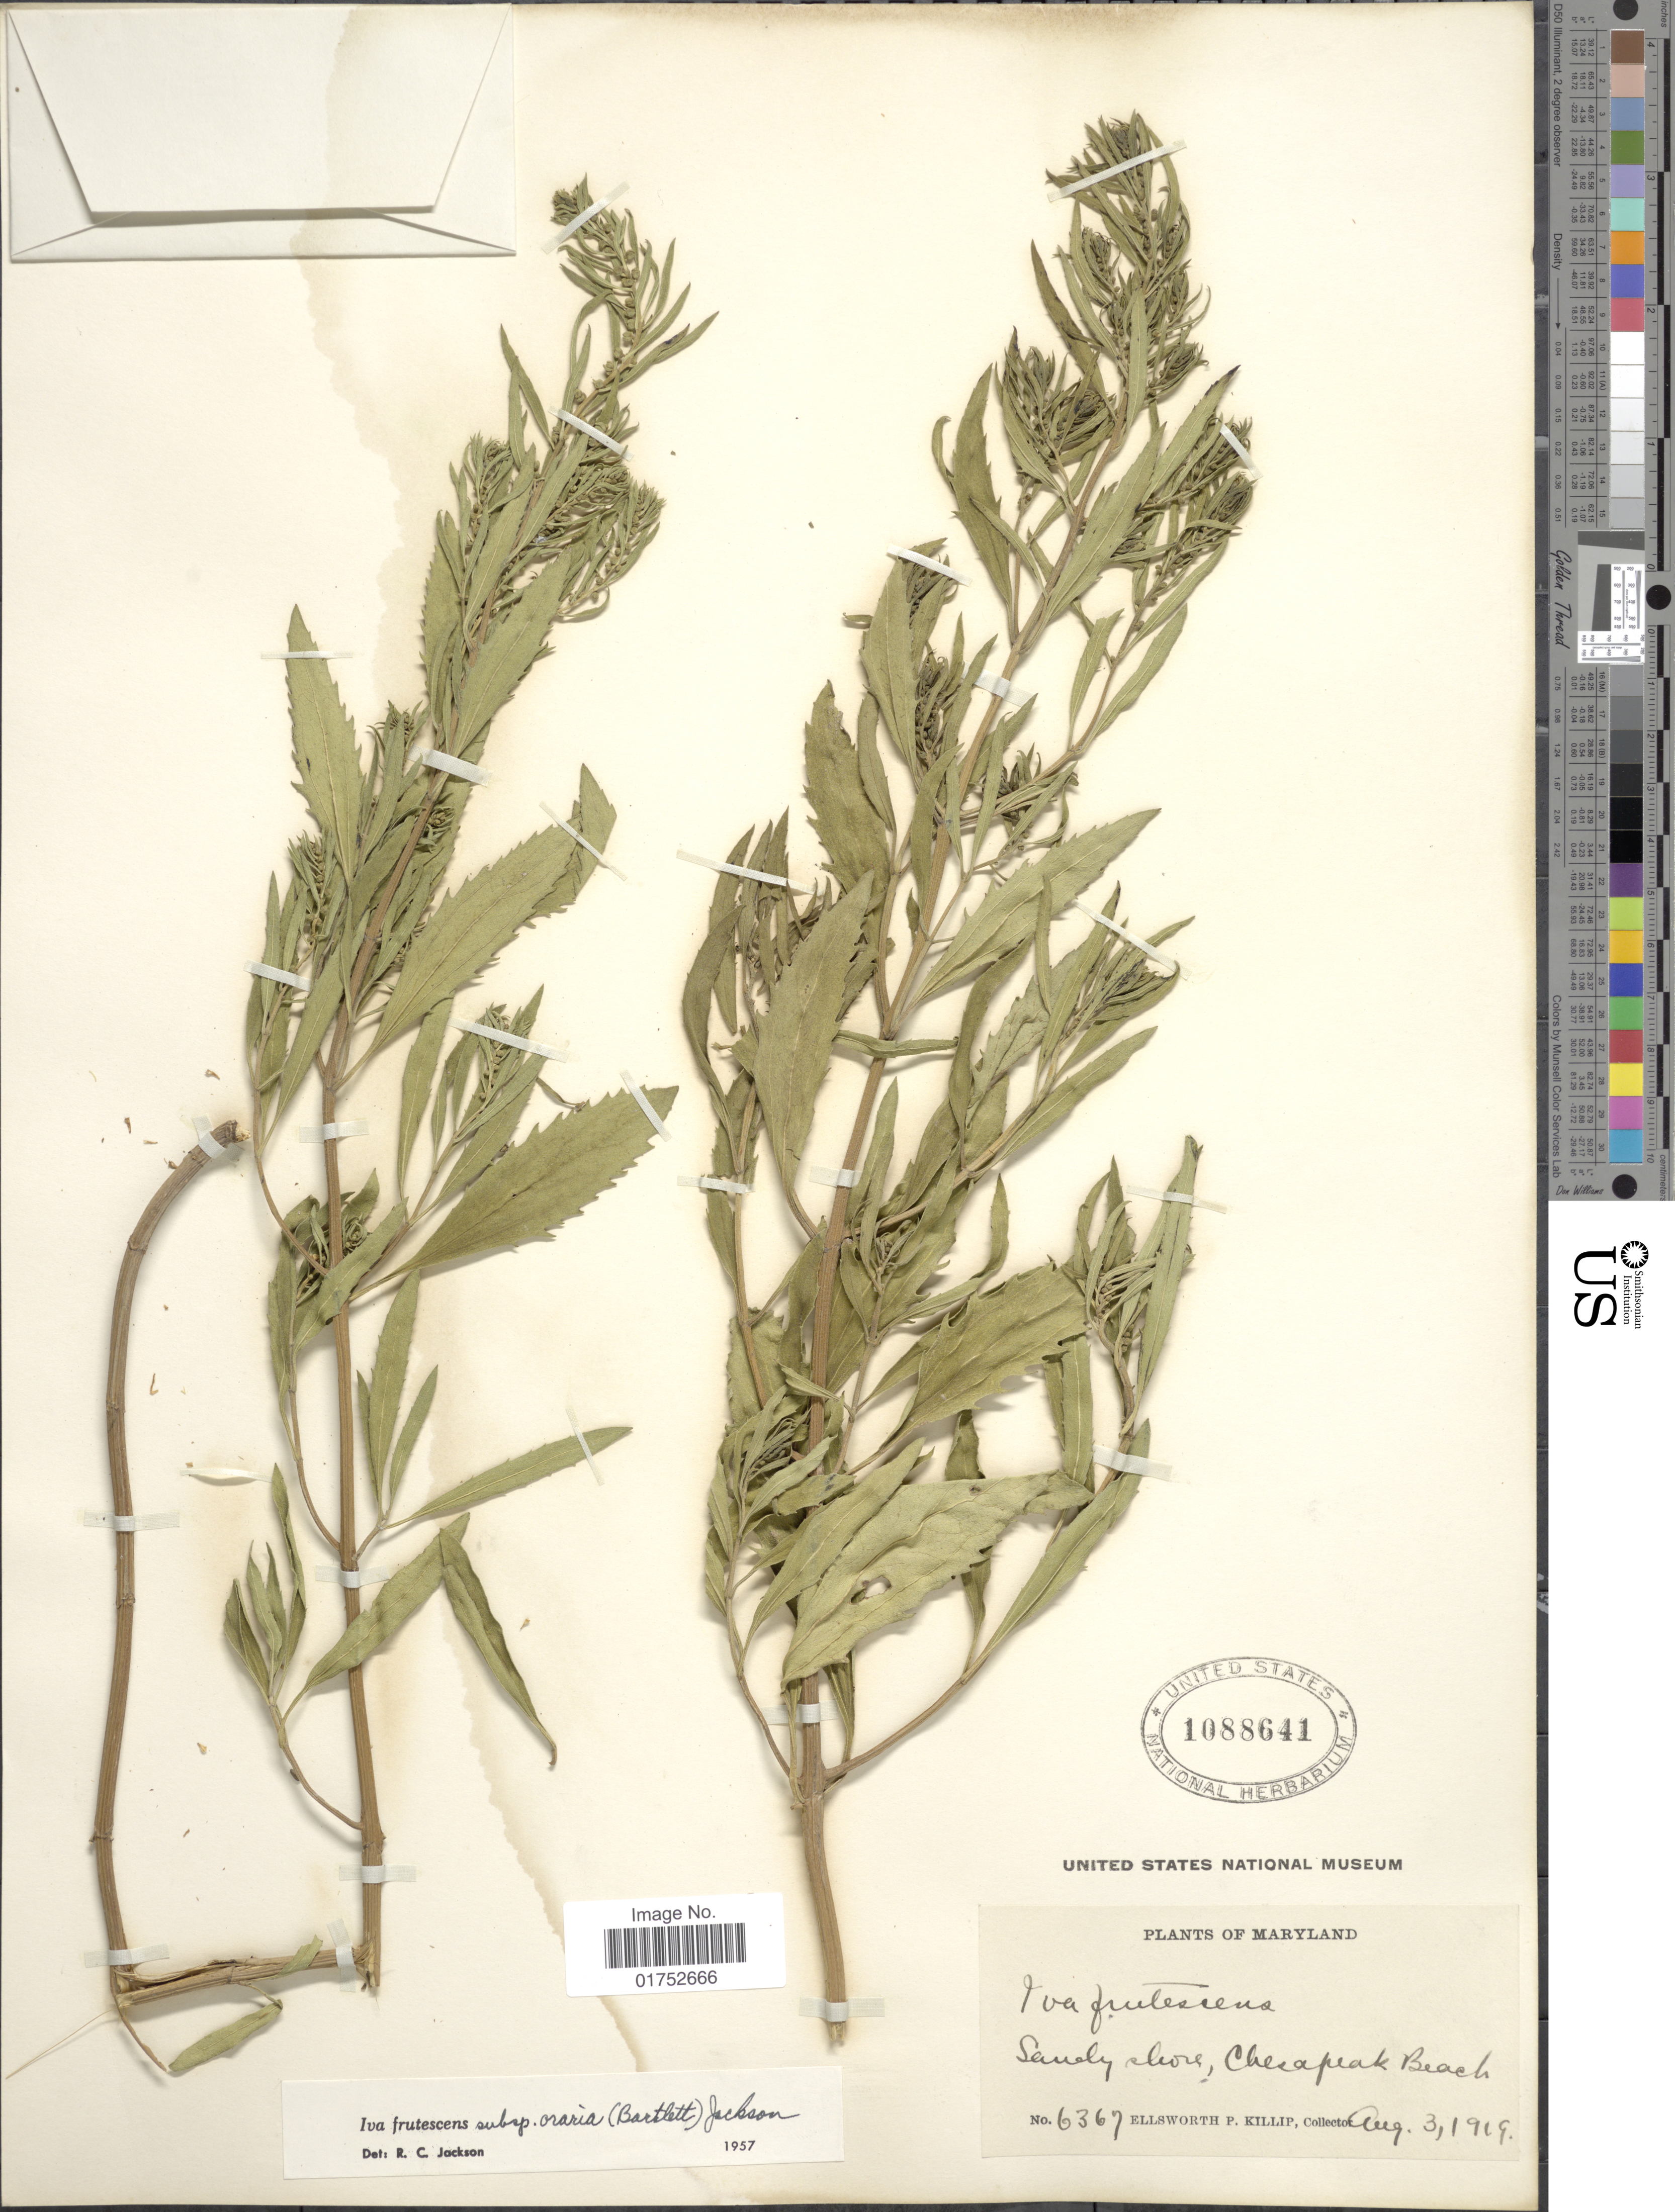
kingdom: Plantae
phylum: Tracheophyta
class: Magnoliopsida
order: Asterales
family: Asteraceae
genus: Iva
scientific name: Iva frutescens subsp. oraria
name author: (Bartlett) R.C. Jacks.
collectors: E. P. Killip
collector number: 6367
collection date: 1919-08-03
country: United States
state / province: Maryland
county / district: Calvert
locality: Chesapeake Beach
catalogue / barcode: US 1088641